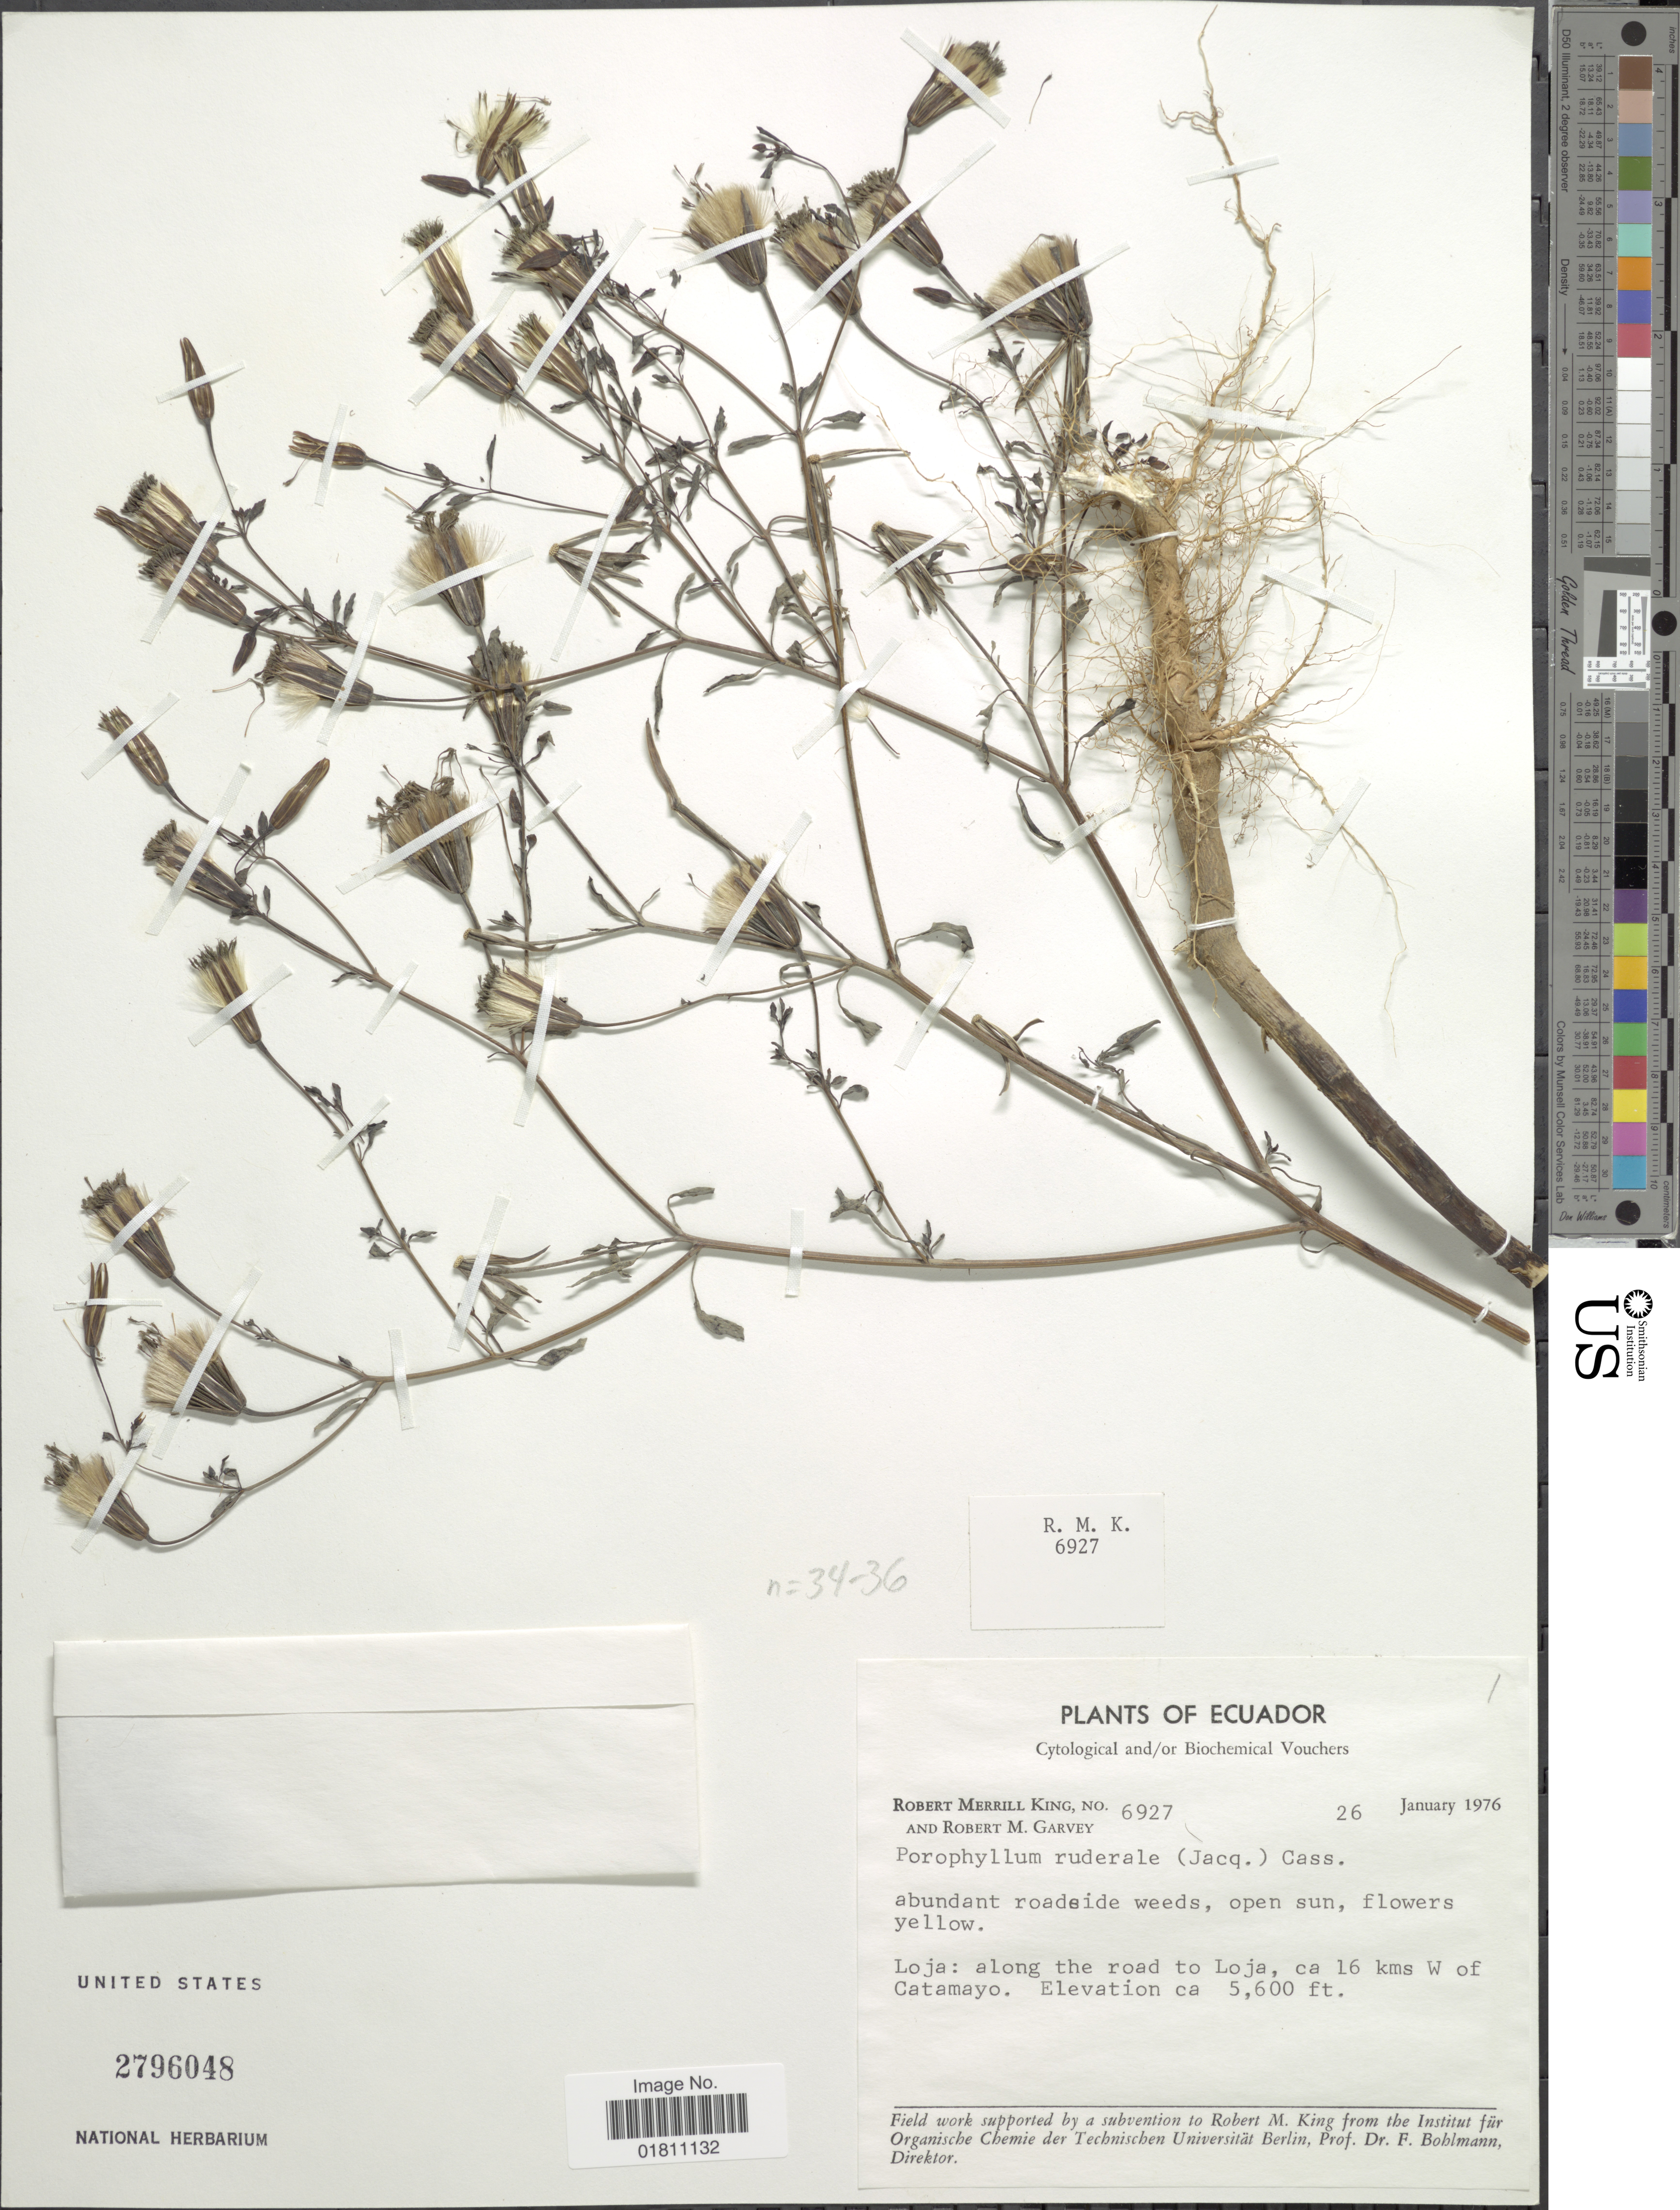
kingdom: Plantae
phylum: Tracheophyta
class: Magnoliopsida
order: Asterales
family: Asteraceae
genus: Porophyllum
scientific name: Porophyllum ruderale subsp. ruderale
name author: (Jacq.) Cass.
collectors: R. M. King & R. Garvey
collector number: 6927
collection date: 1976-01-26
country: Ecuador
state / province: Loja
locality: Along the road to Loja, ca 16 kms W of Catamayo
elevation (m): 1707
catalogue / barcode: US 2796048